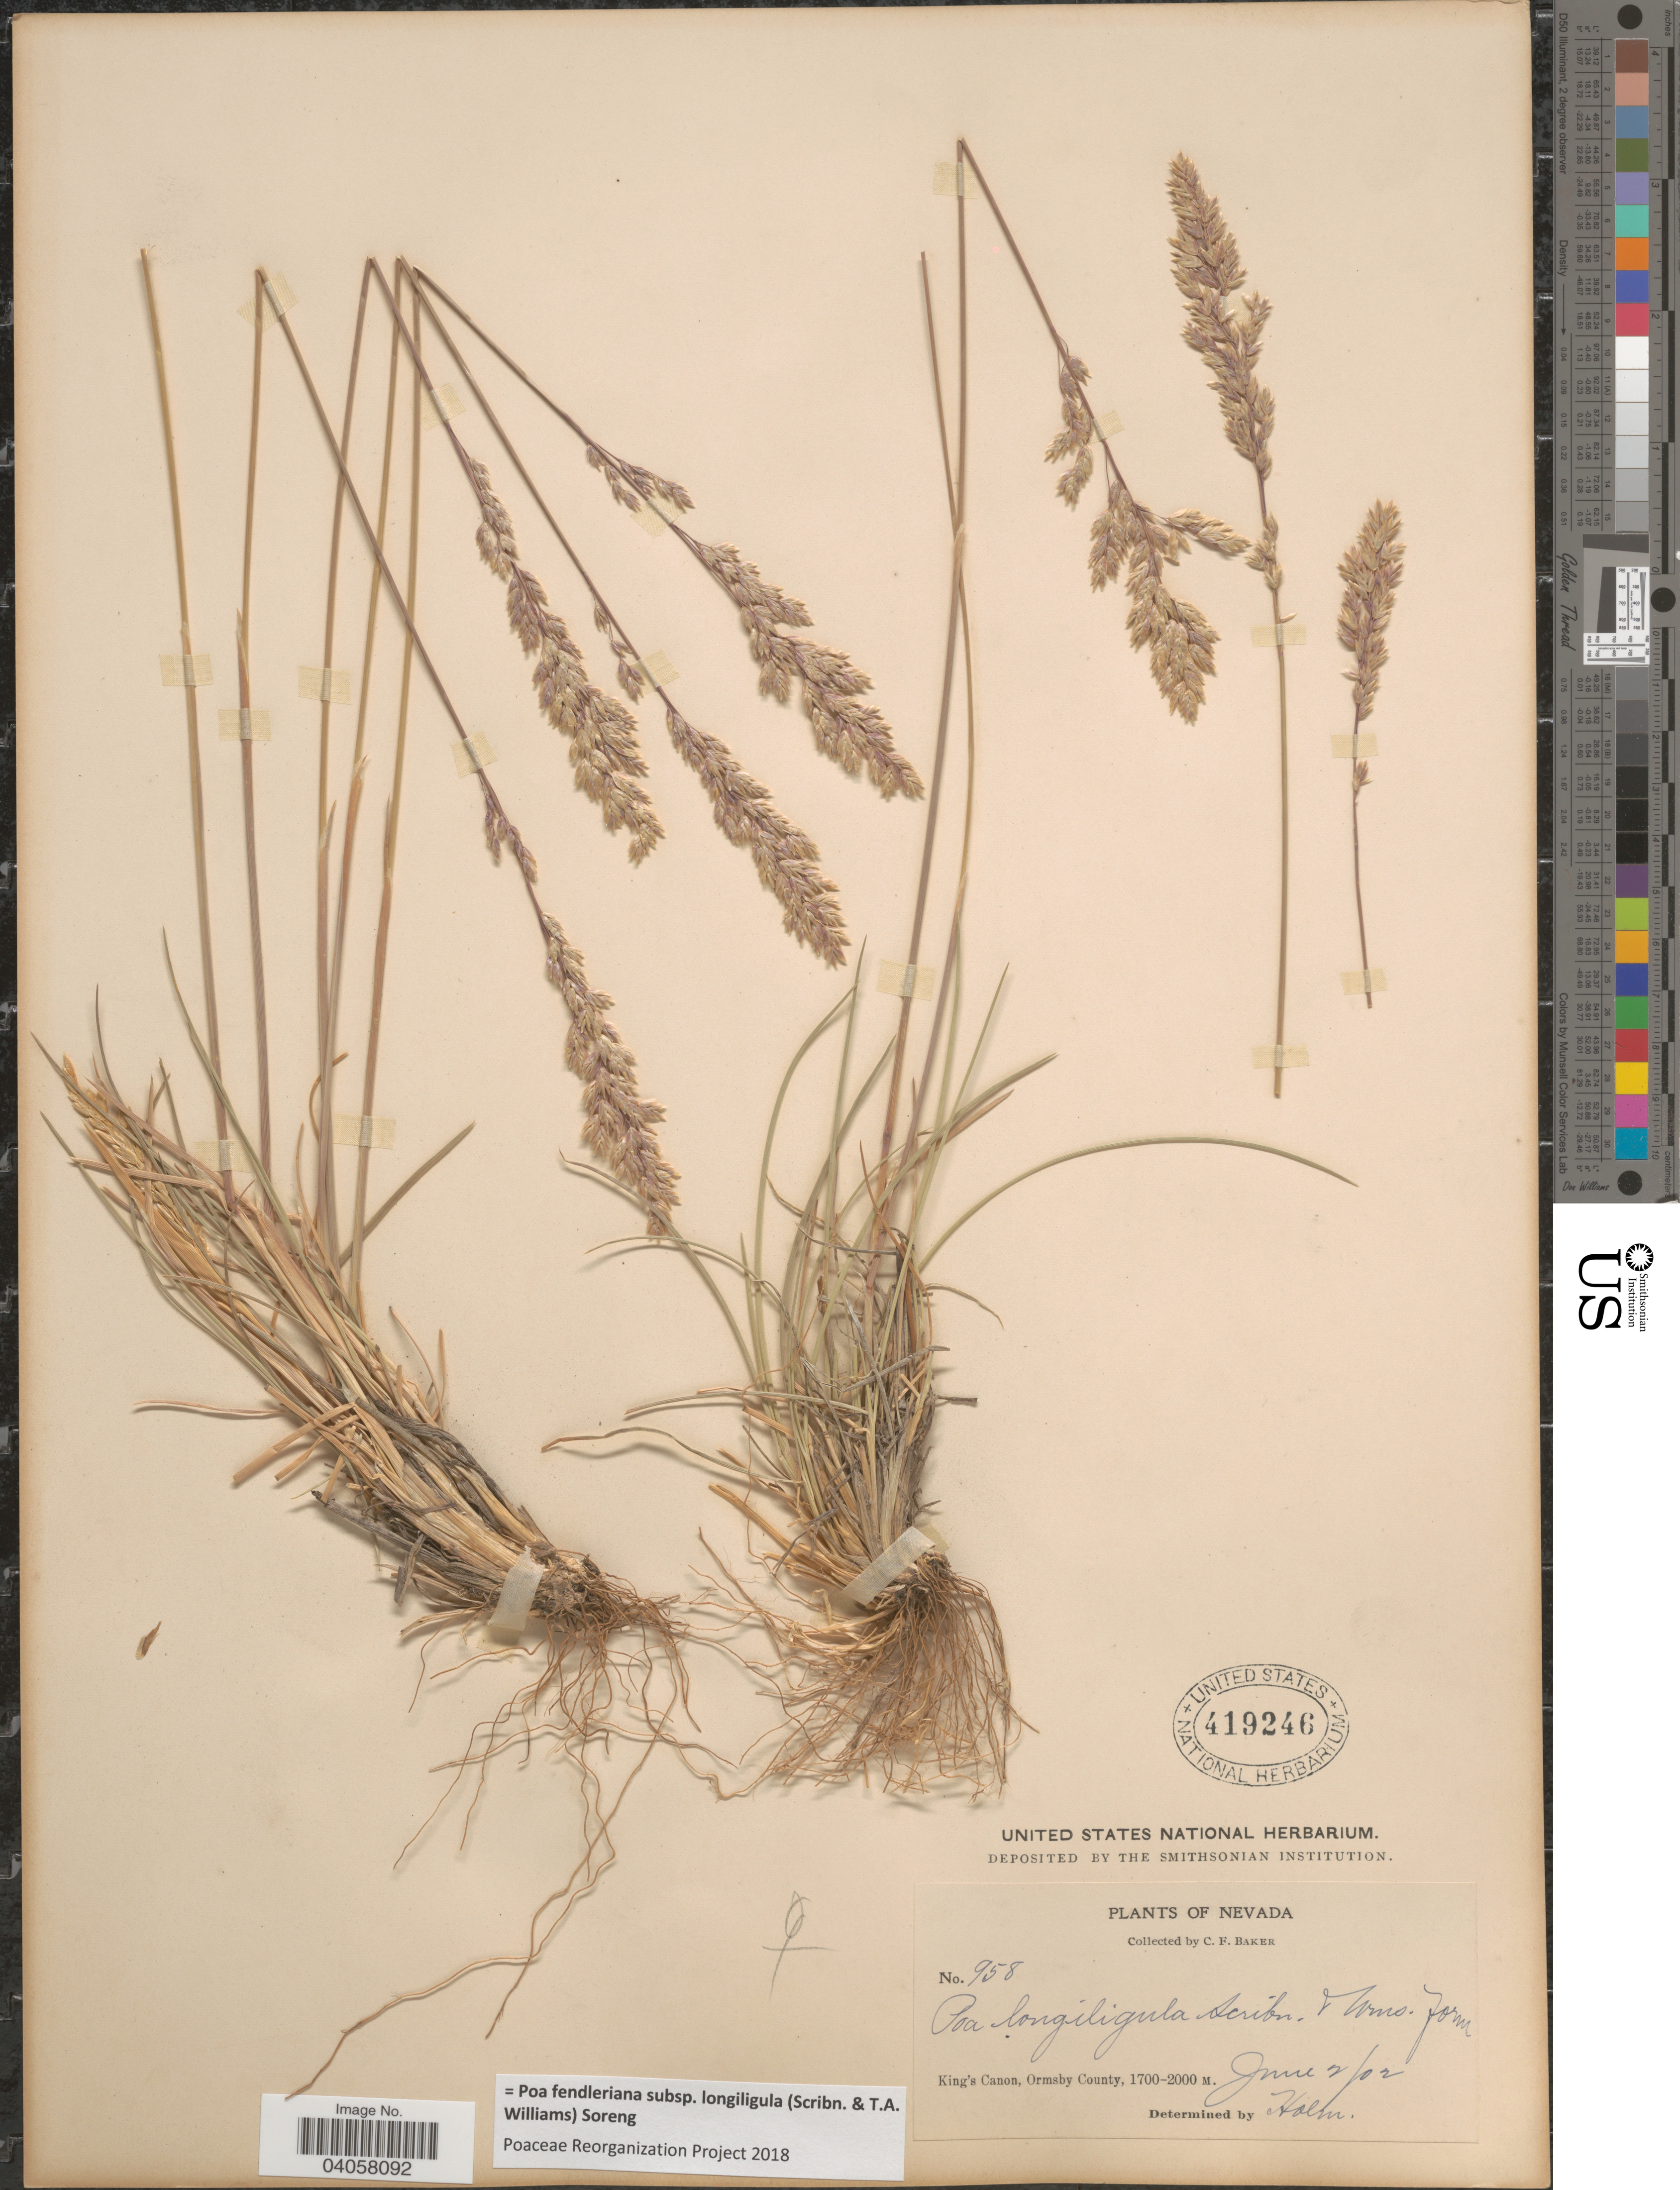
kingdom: Plantae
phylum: Tracheophyta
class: Liliopsida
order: Poales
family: Poaceae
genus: Poa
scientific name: Poa fendleriana subsp. longiligula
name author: (Scribn. & T.A. Williams) Soreng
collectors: C. F. Baker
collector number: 958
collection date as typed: Transcribed d/m/y: 2/6/2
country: United States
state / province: Nevada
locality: King's Canon, Ormsby County.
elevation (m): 1700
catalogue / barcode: US 419246